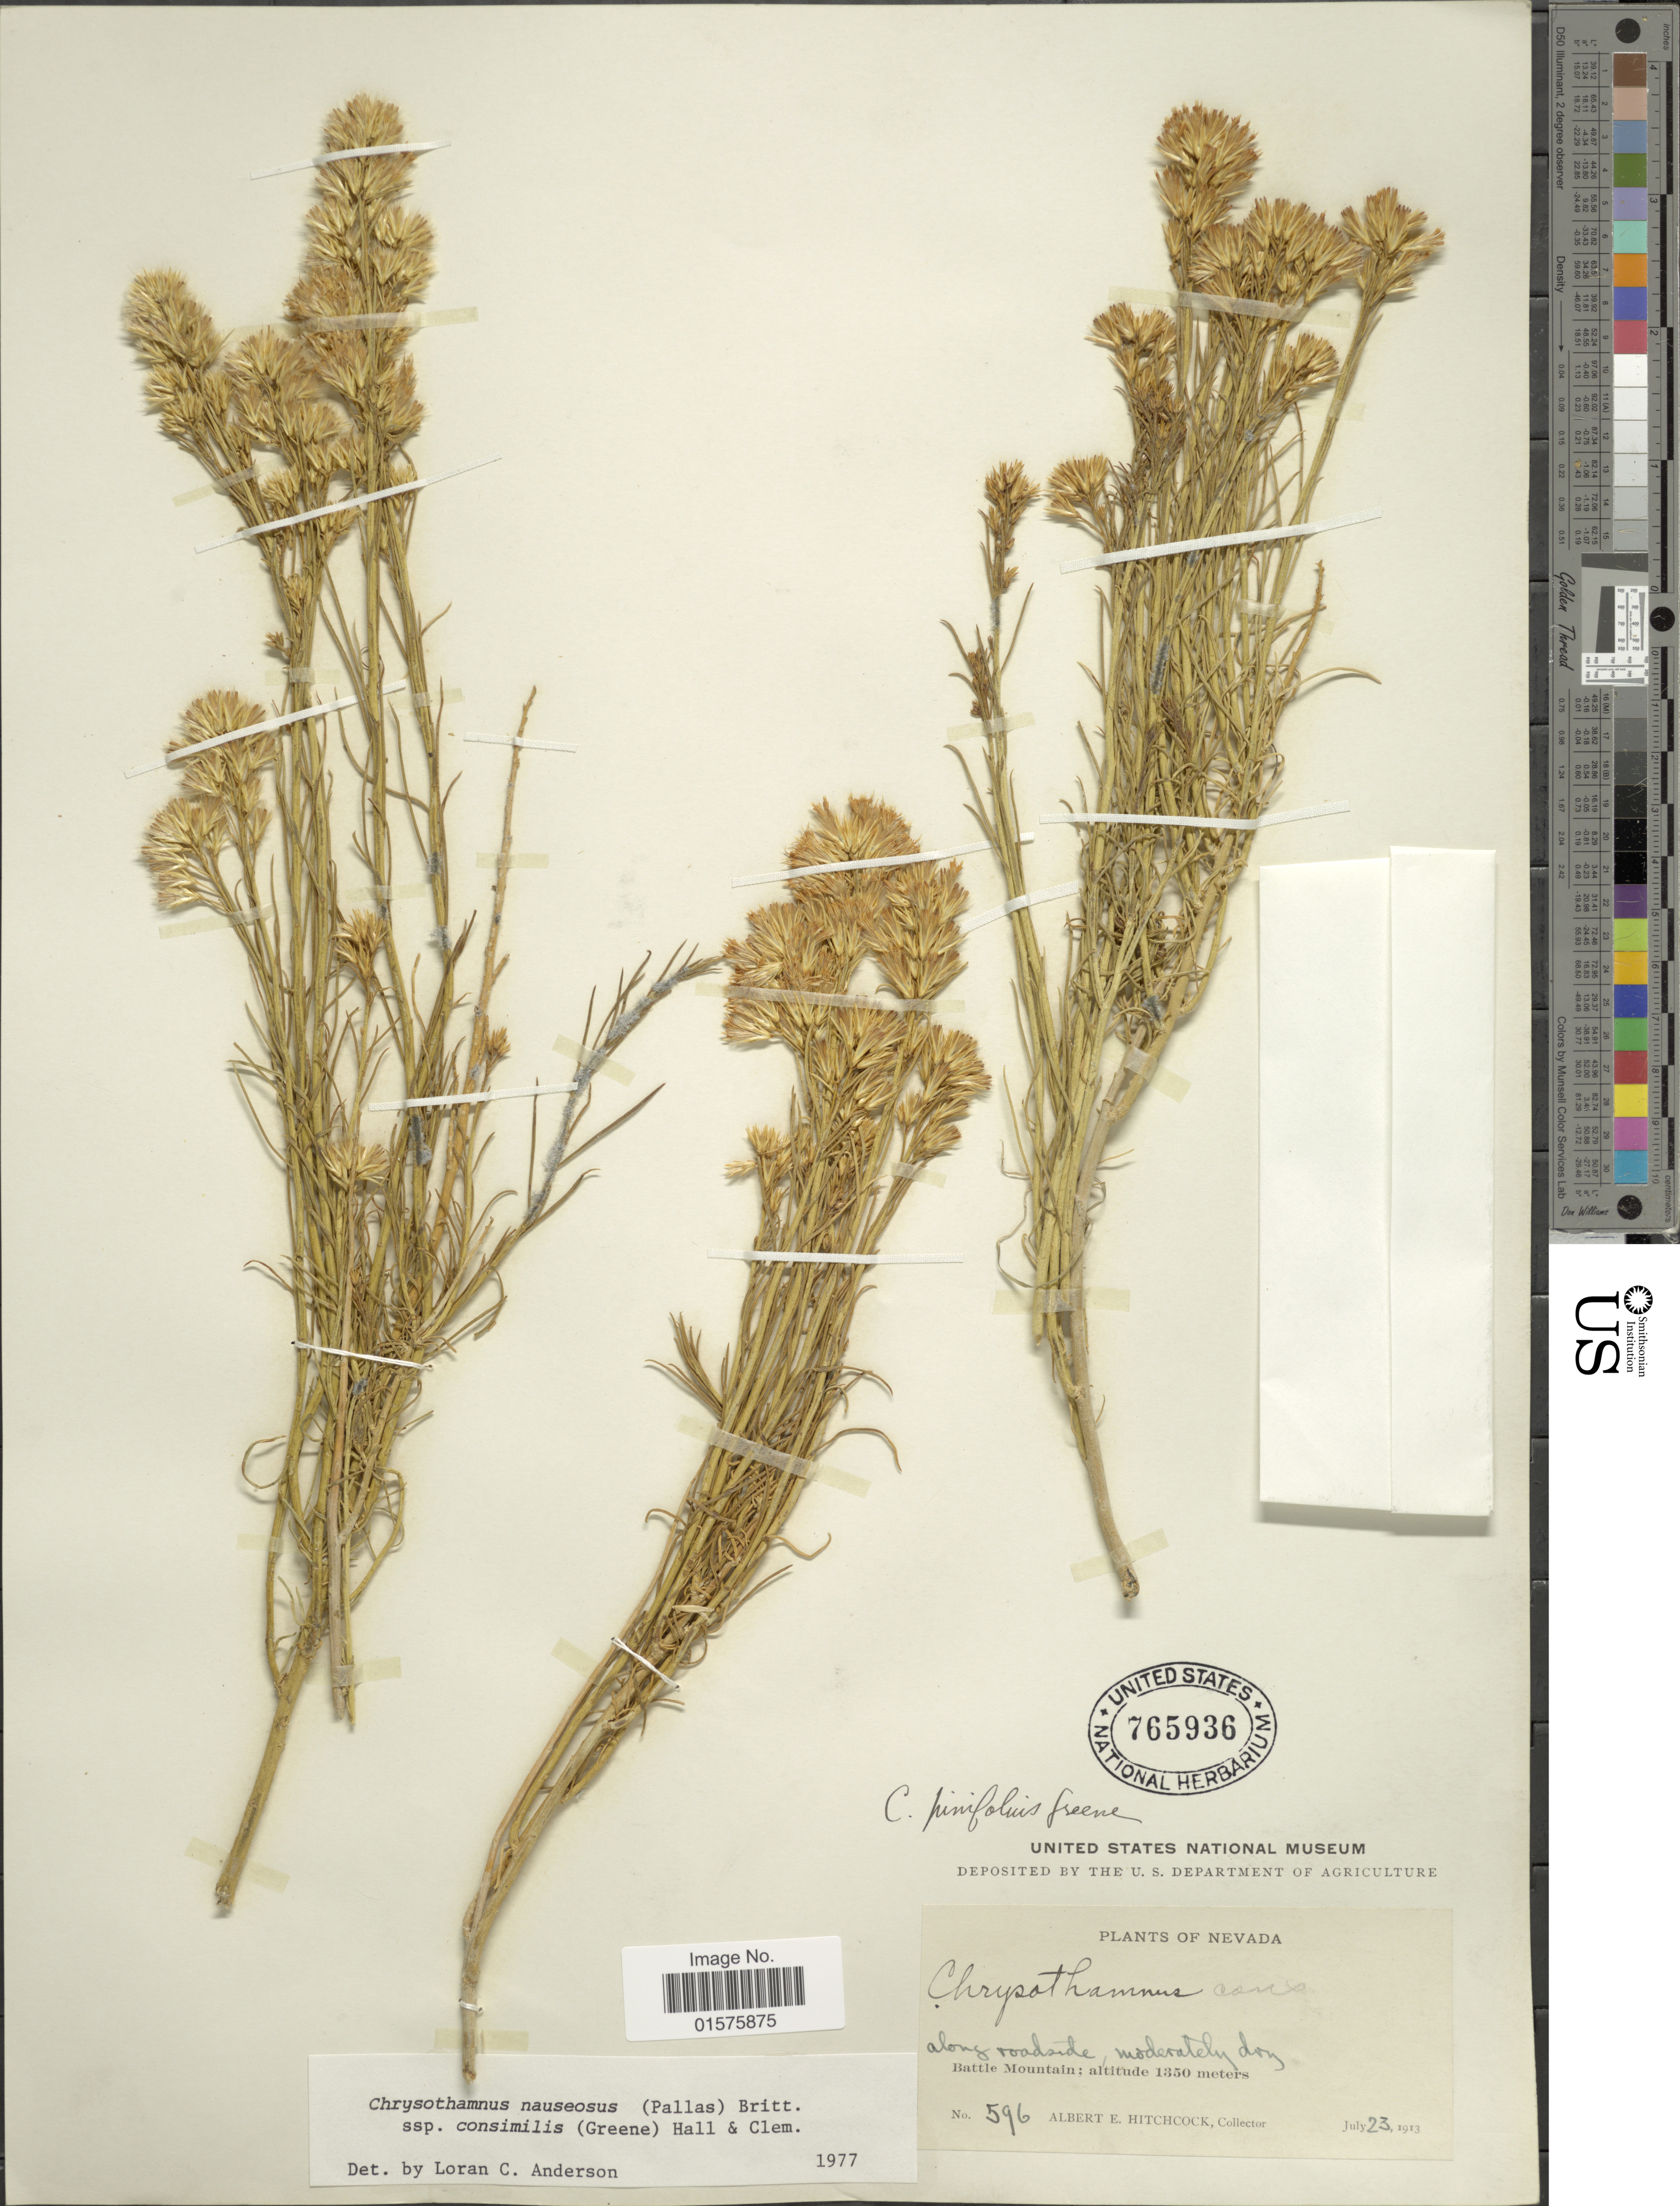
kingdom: Plantae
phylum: Tracheophyta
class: Magnoliopsida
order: Asterales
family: Asteraceae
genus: Ericameria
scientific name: Ericameria nauseosa var. oreophila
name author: (A. Nelson) G.L. Nesom & G.I. Baird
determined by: Urbatsch, Lowell E., Curator (LSU), Louisiana State University (UNITED STATES)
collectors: A. Hitchcock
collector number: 596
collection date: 1913-07-23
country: United States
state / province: Nevada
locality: Battle Mountain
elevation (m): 1350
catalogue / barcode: US 765936